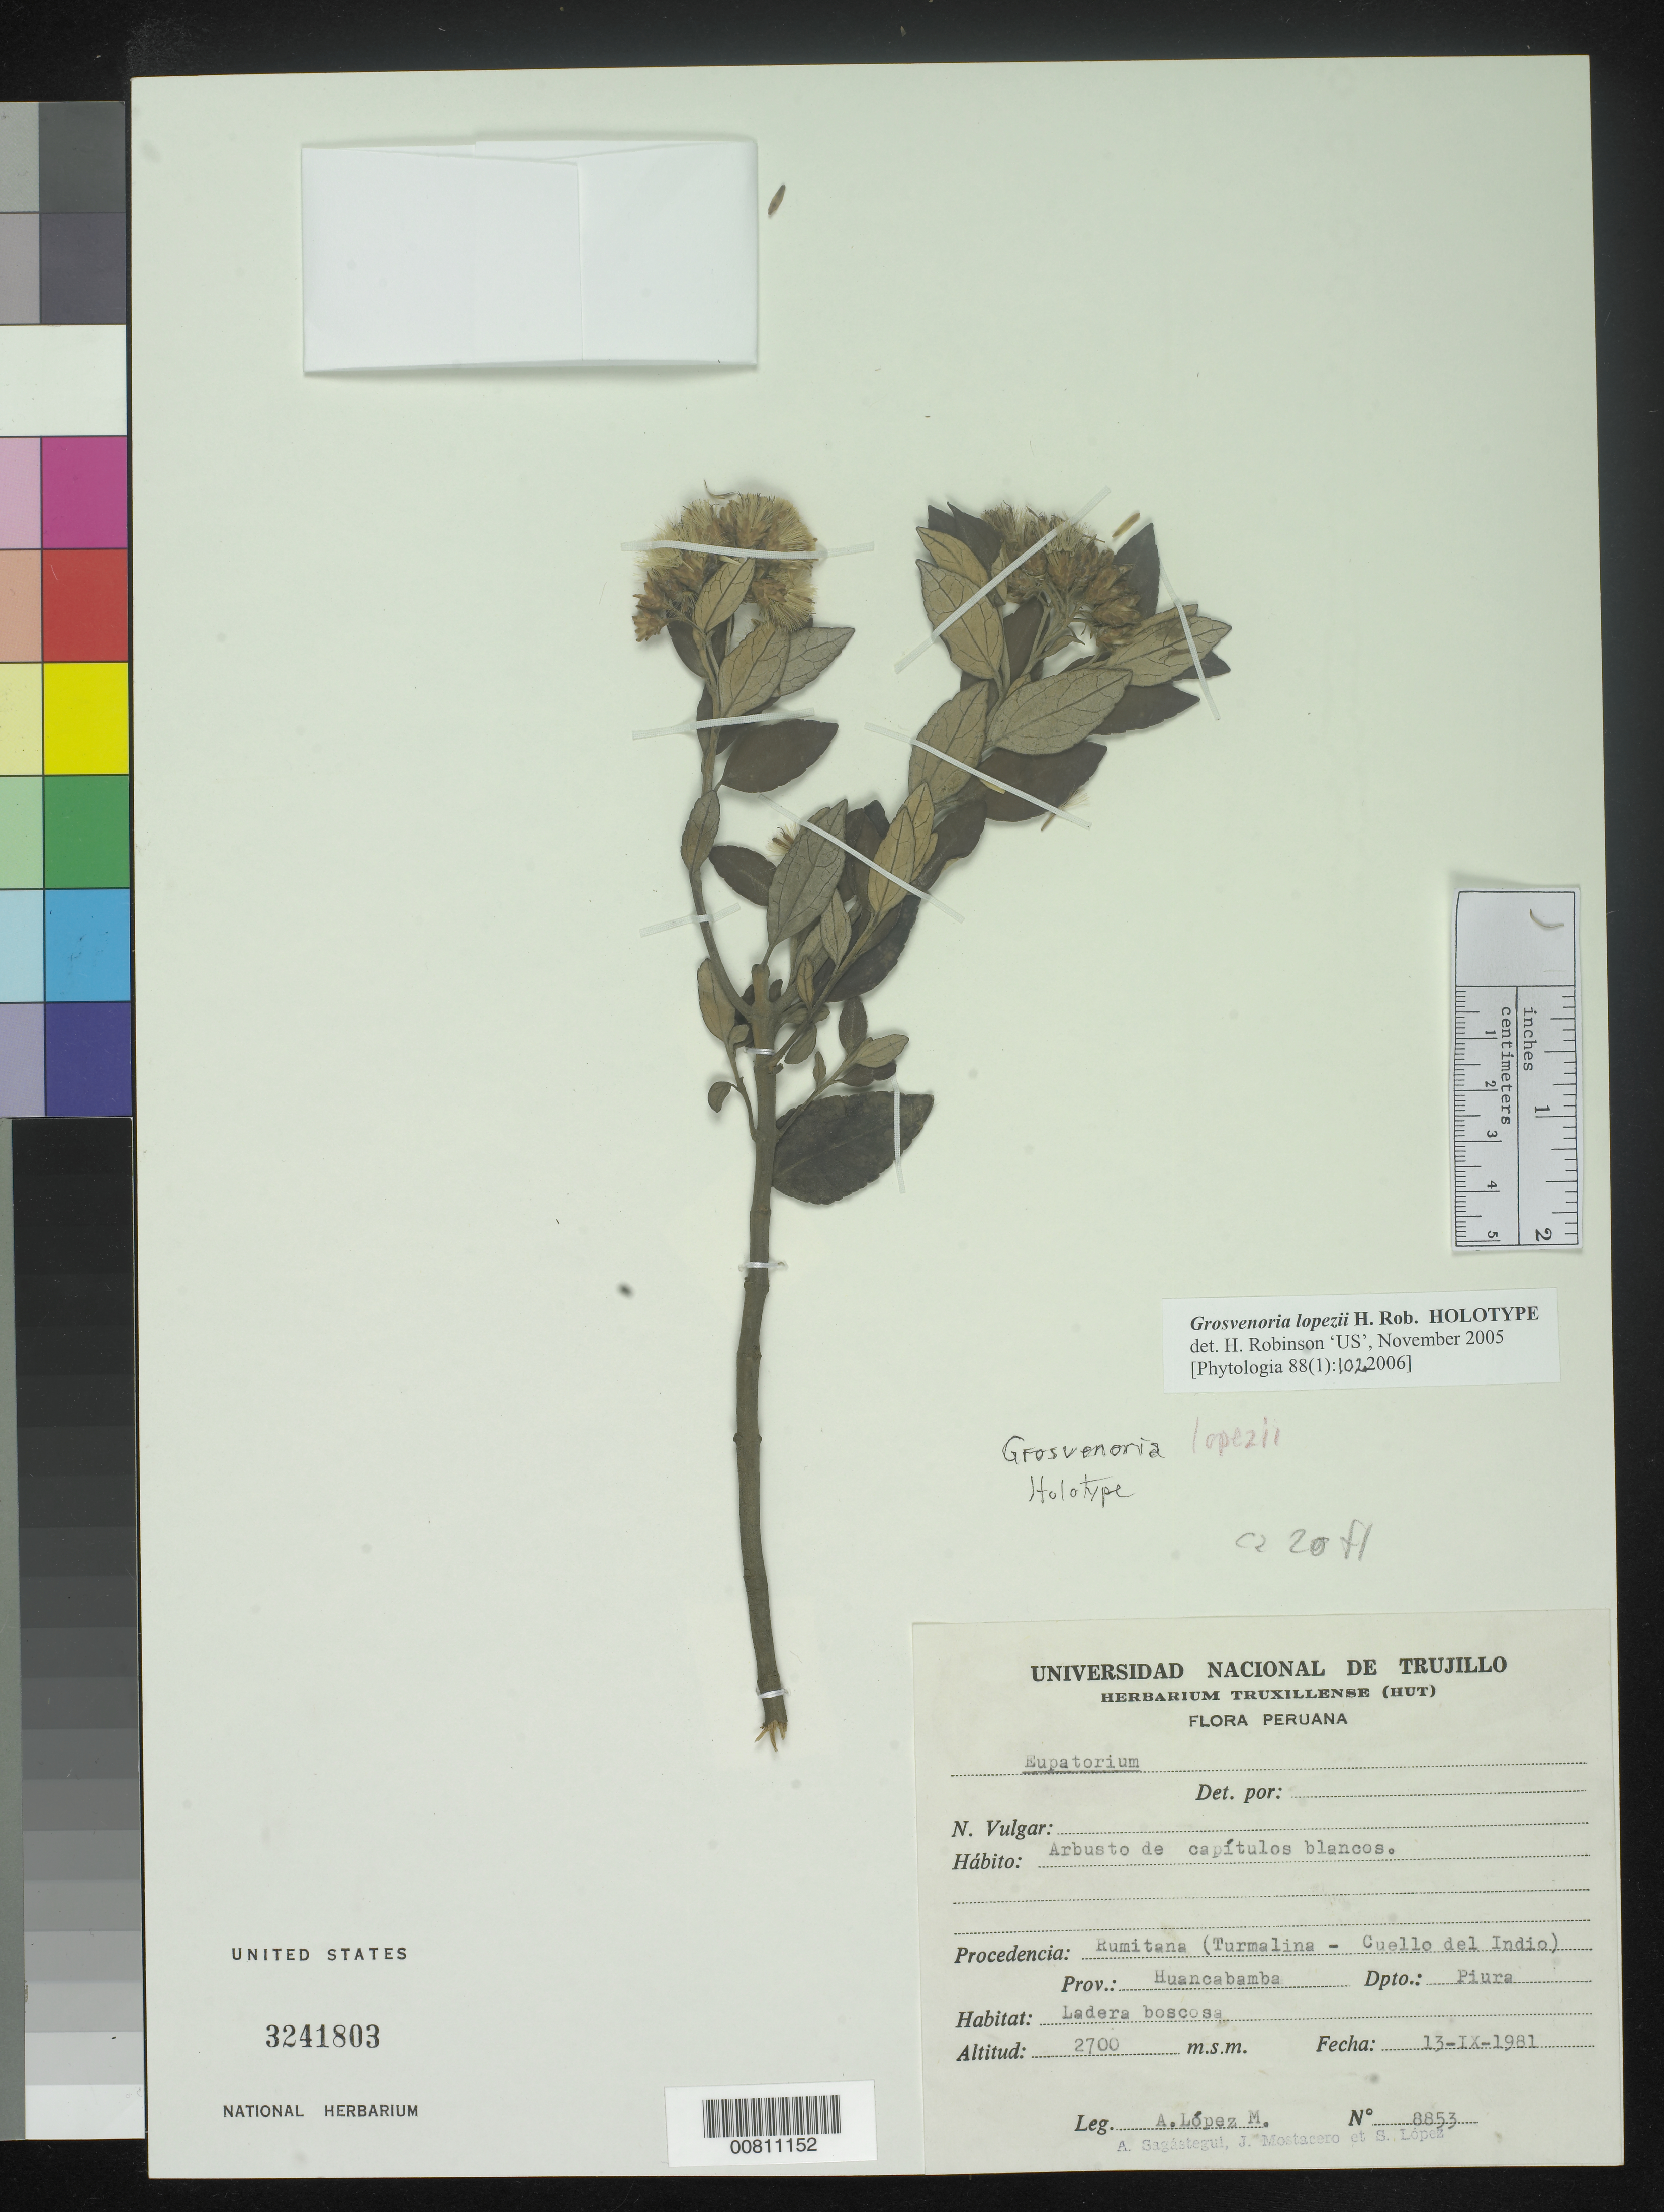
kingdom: Plantae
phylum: Tracheophyta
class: Magnoliopsida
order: Asterales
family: Asteraceae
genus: Grosvenoria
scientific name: Grosvenoria lopezii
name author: H. Rob.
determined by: Robinson, Harold E., (US)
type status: Holotype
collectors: A. López M.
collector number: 8853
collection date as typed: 13 Sep 1981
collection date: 1981-09-13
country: Peru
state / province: Piura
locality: Procedencia: Rumitana (Turmalina - Cuello del Indio), Prov. Huancabamba.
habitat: Ladera boscosa.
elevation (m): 2700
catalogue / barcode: US 3241803